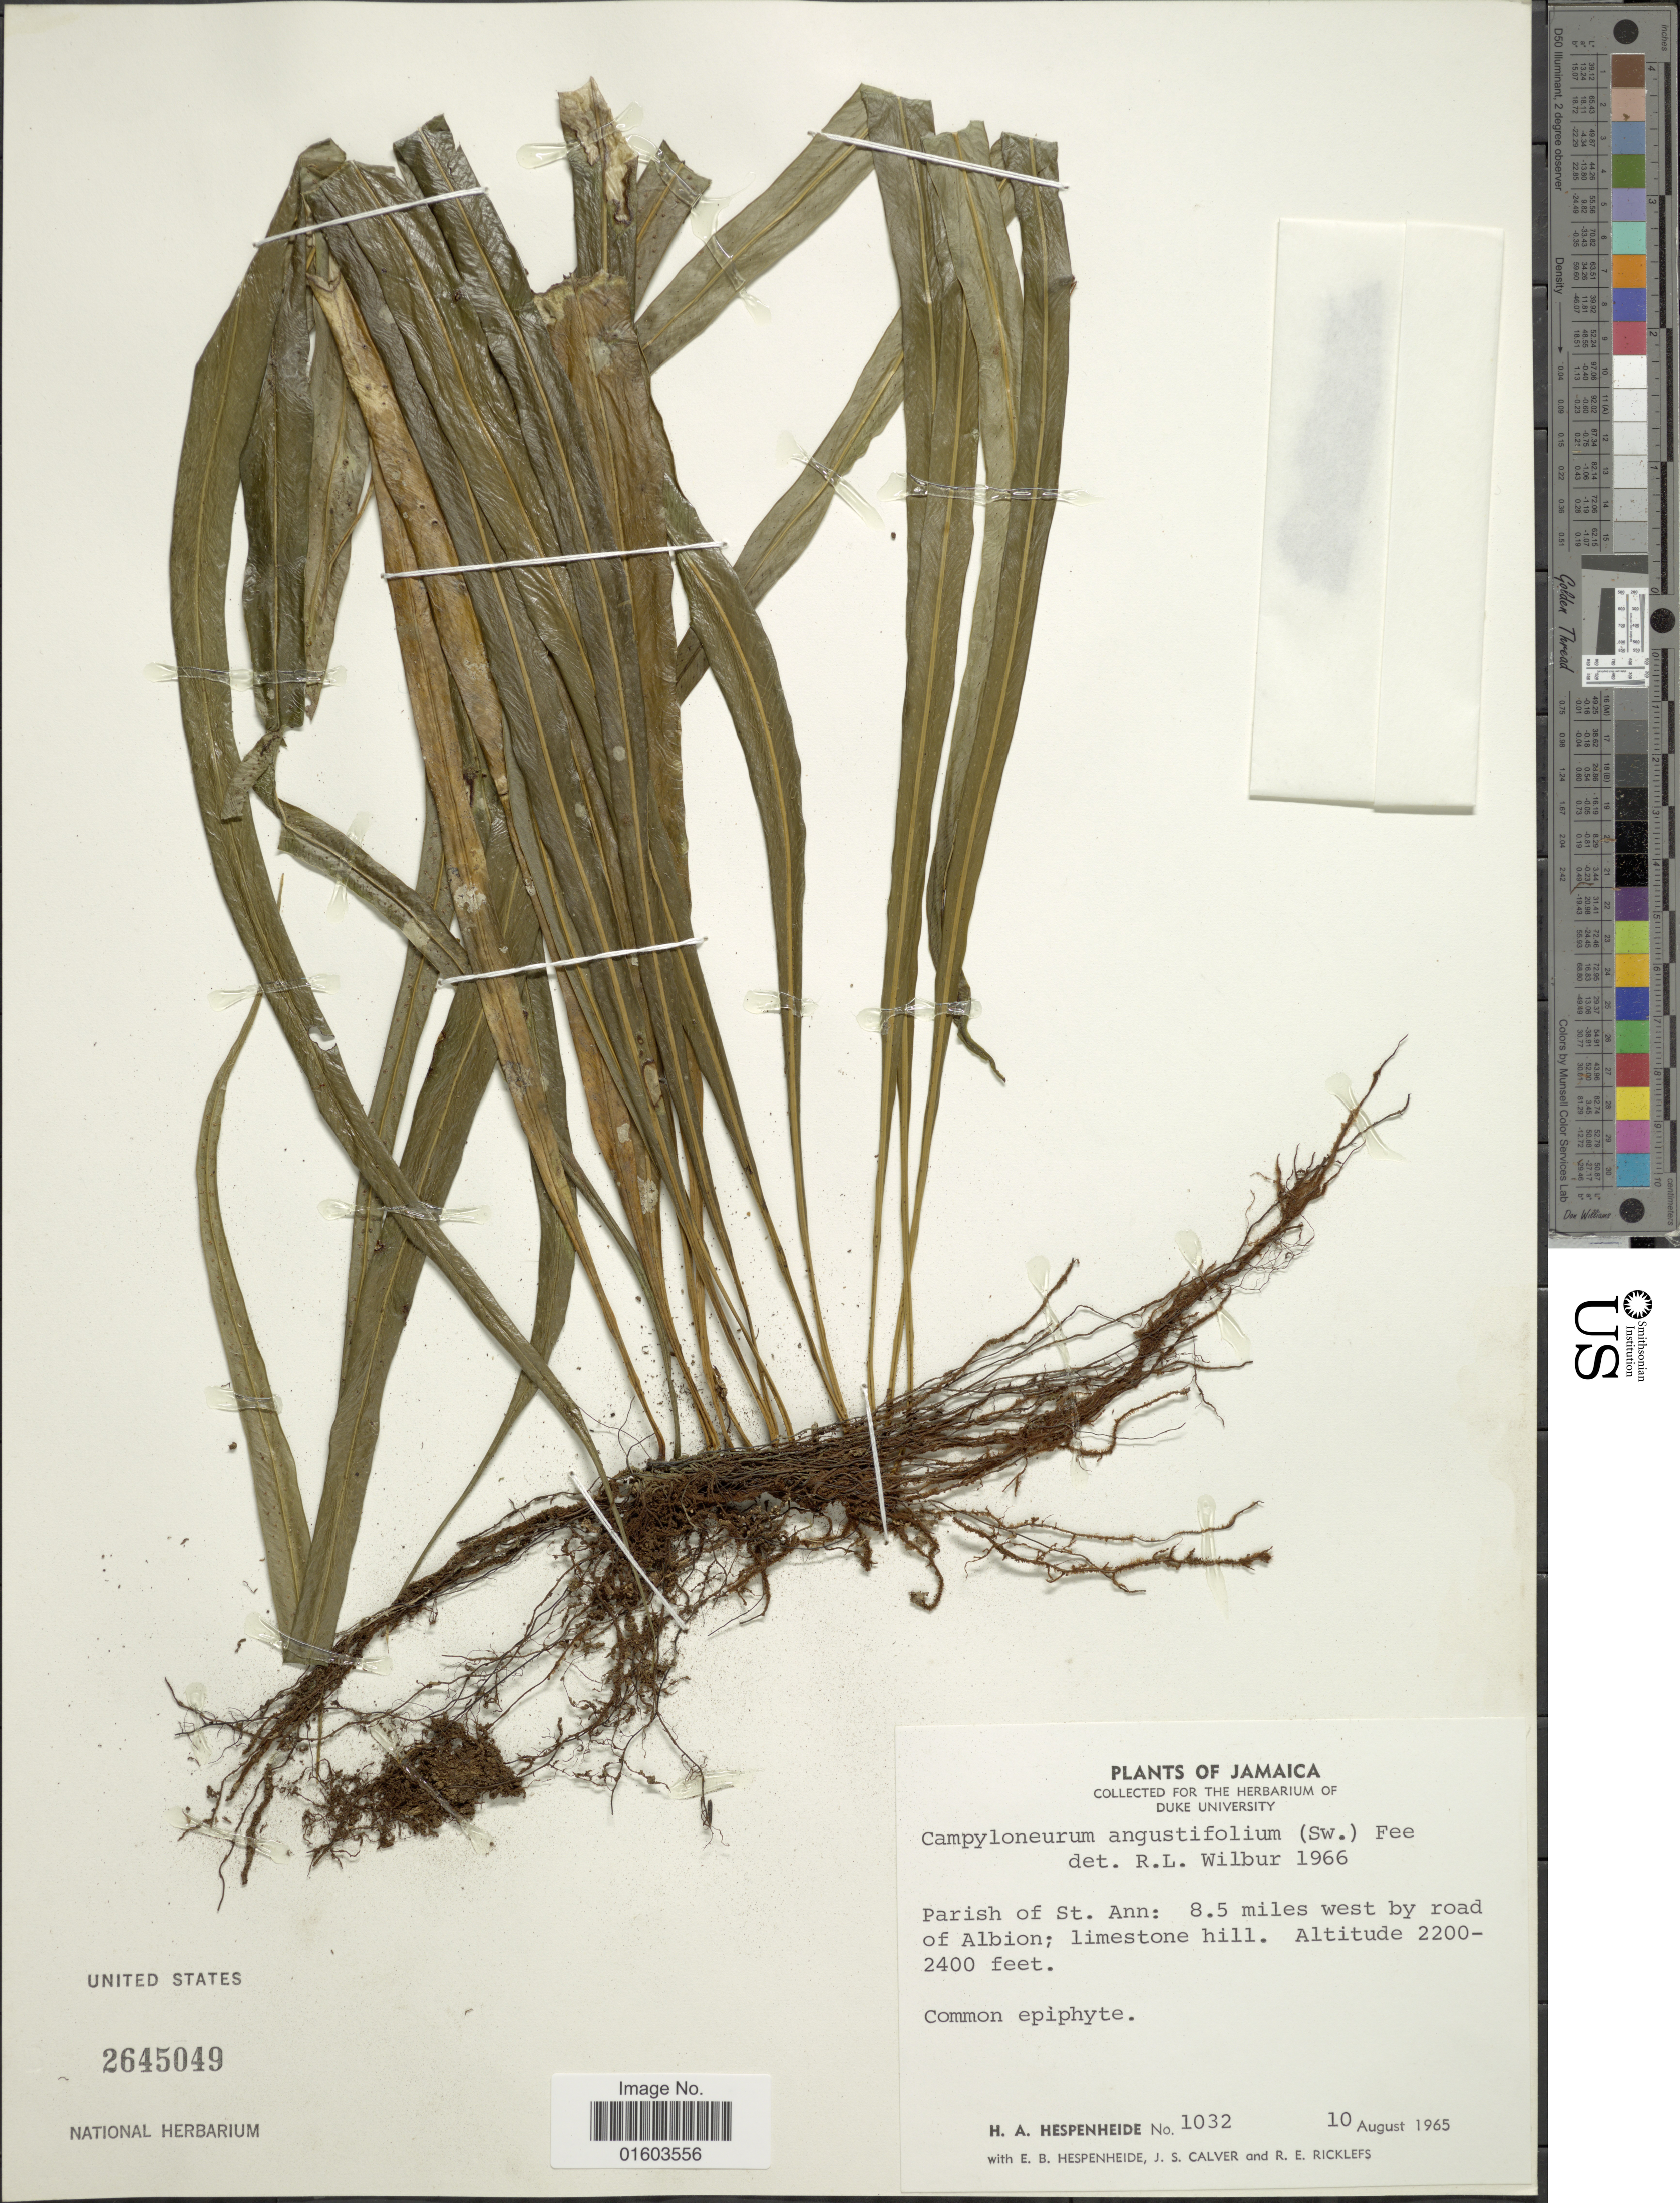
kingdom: Plantae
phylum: Tracheophyta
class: Polypodiopsida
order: Polypodiales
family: Polypodiaceae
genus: Campyloneurum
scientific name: Campyloneurum angustifolium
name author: (Sw.) Fée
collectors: H. A. Hespenheide, E. Hespenheide, J. Calver & R. Ricklefs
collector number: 1032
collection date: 1965-08-10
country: Jamaica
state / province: Saint Ann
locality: Parish St. An: 8.5 miles west by Road of Alboin; limestone hill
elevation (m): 671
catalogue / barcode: US 2645049